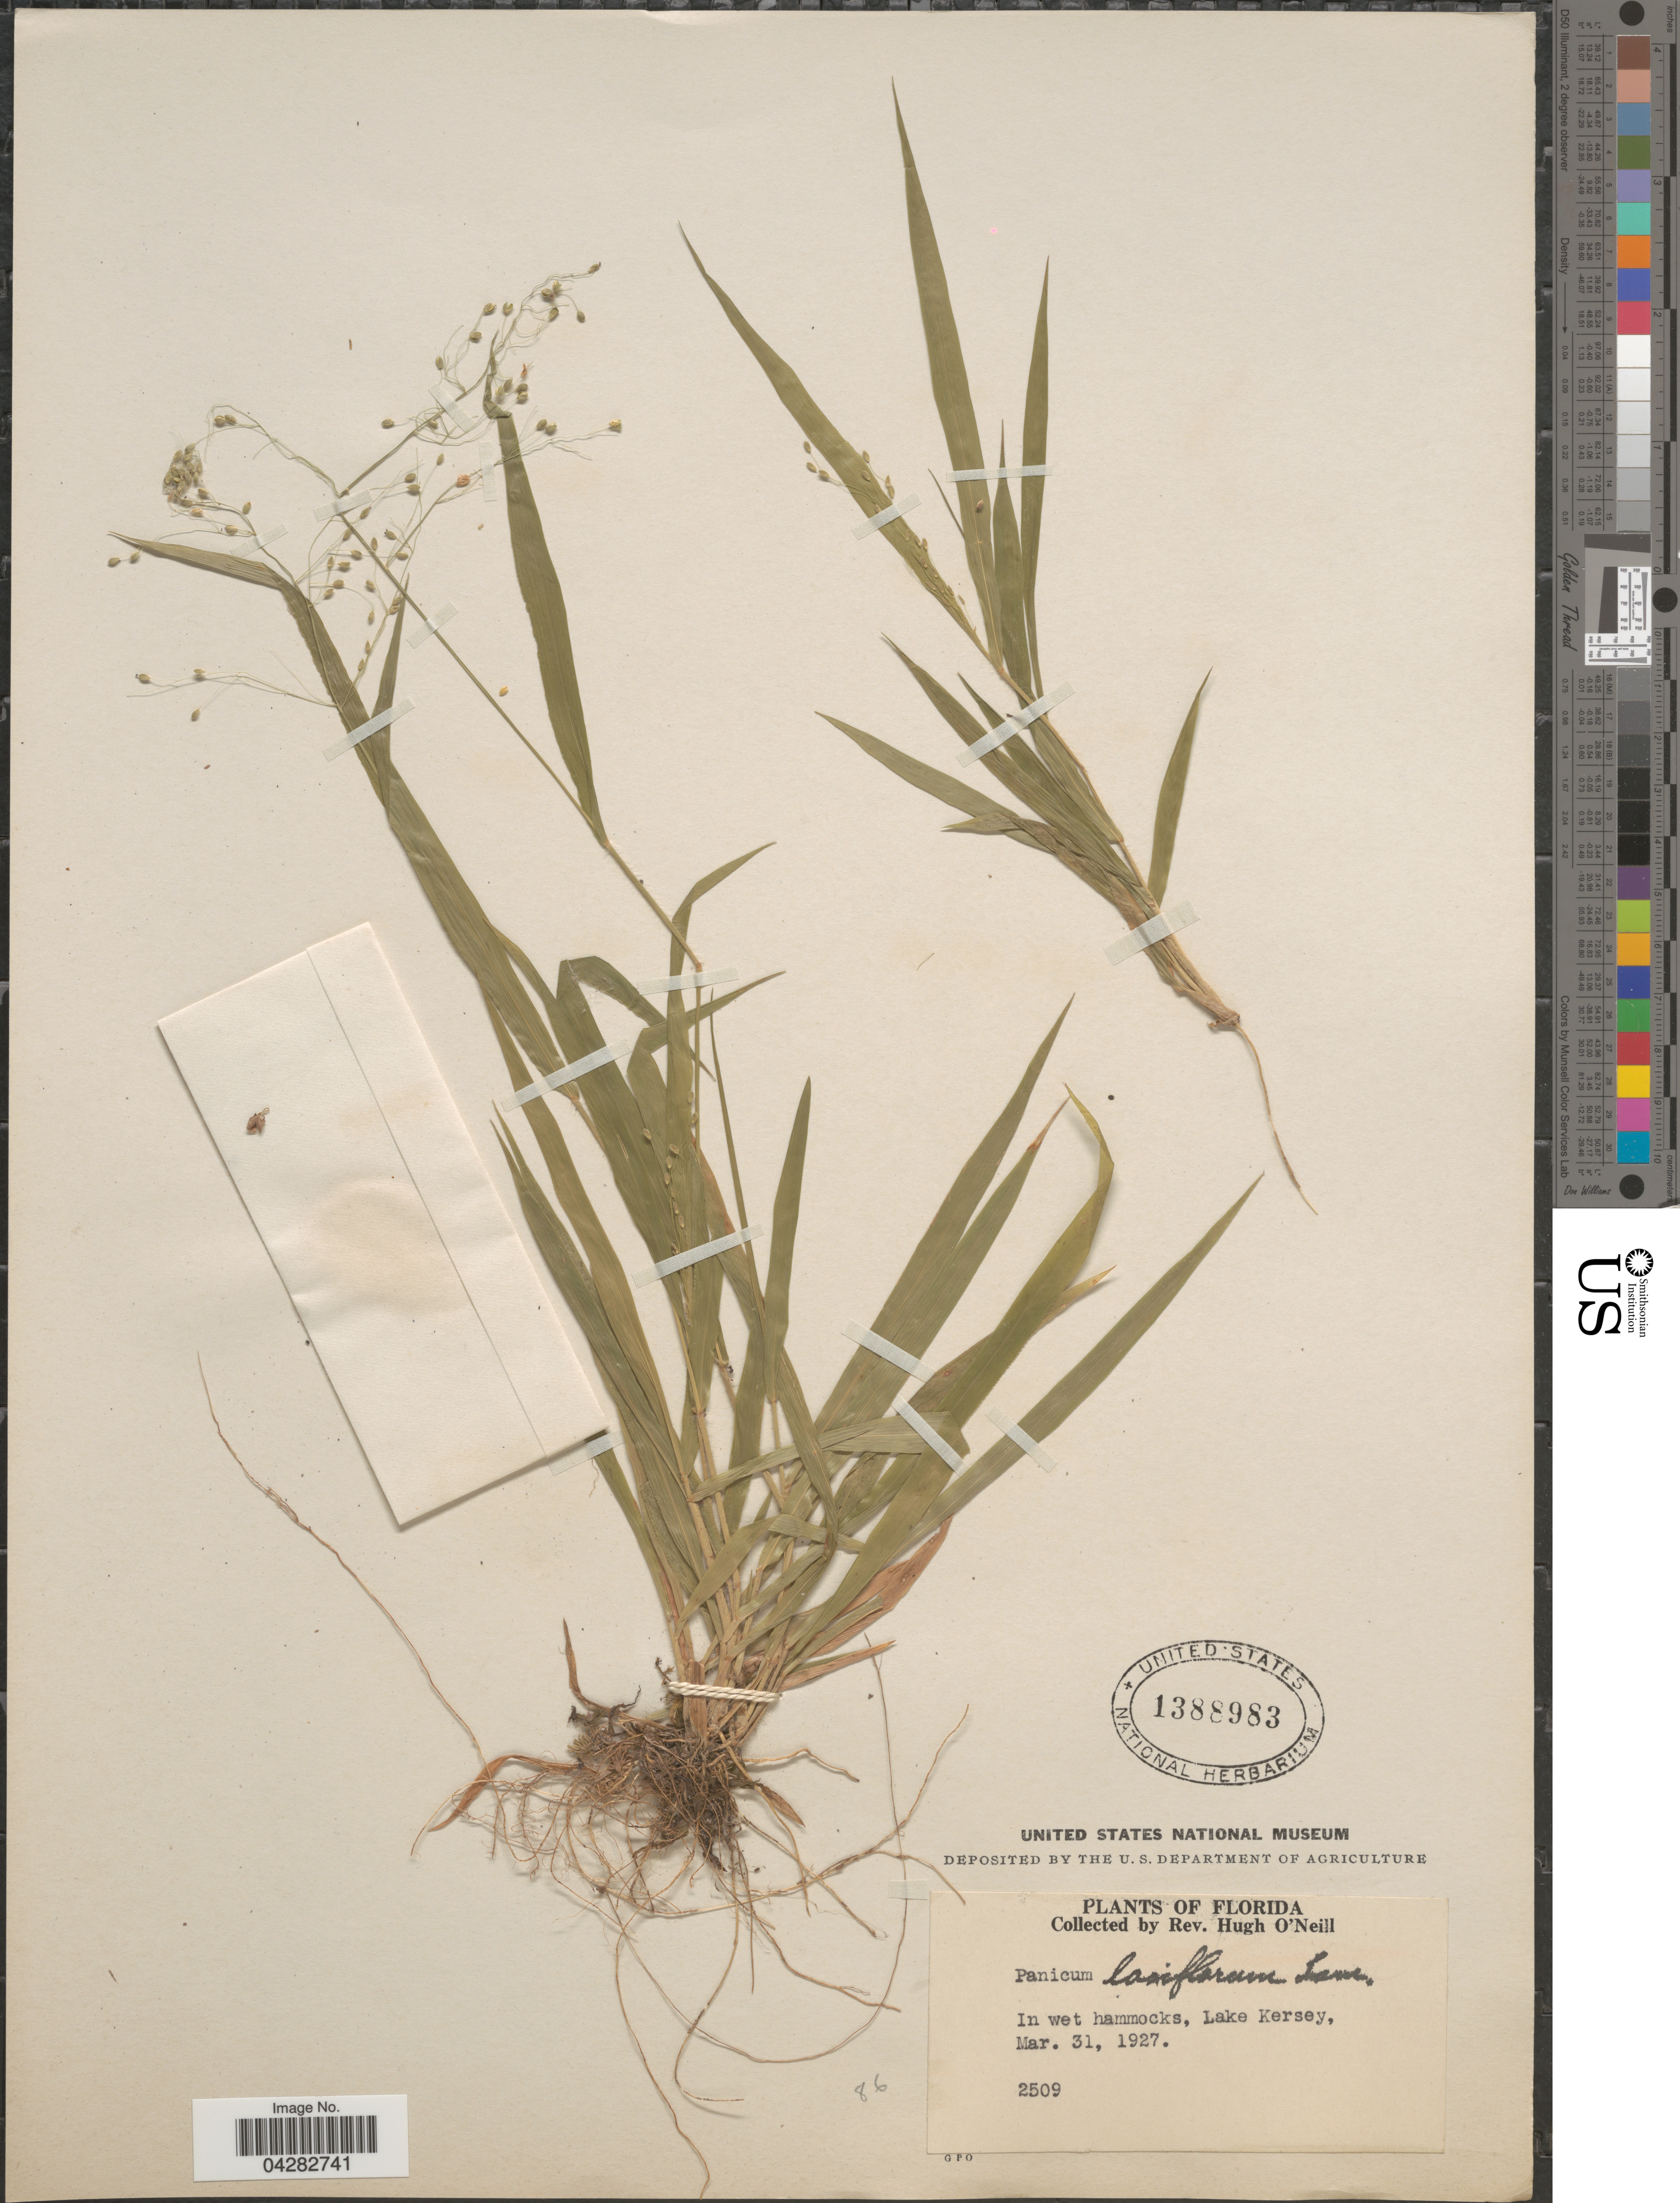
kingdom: Plantae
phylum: Tracheophyta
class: Liliopsida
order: Poales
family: Poaceae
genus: Dichanthelium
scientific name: Dichanthelium laxiflorum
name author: (Lam.) Gould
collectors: H. O'Neill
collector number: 2509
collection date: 1927-03-31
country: United States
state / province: Florida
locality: In wet hammocks, Lake Kersey.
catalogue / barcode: US 1388983